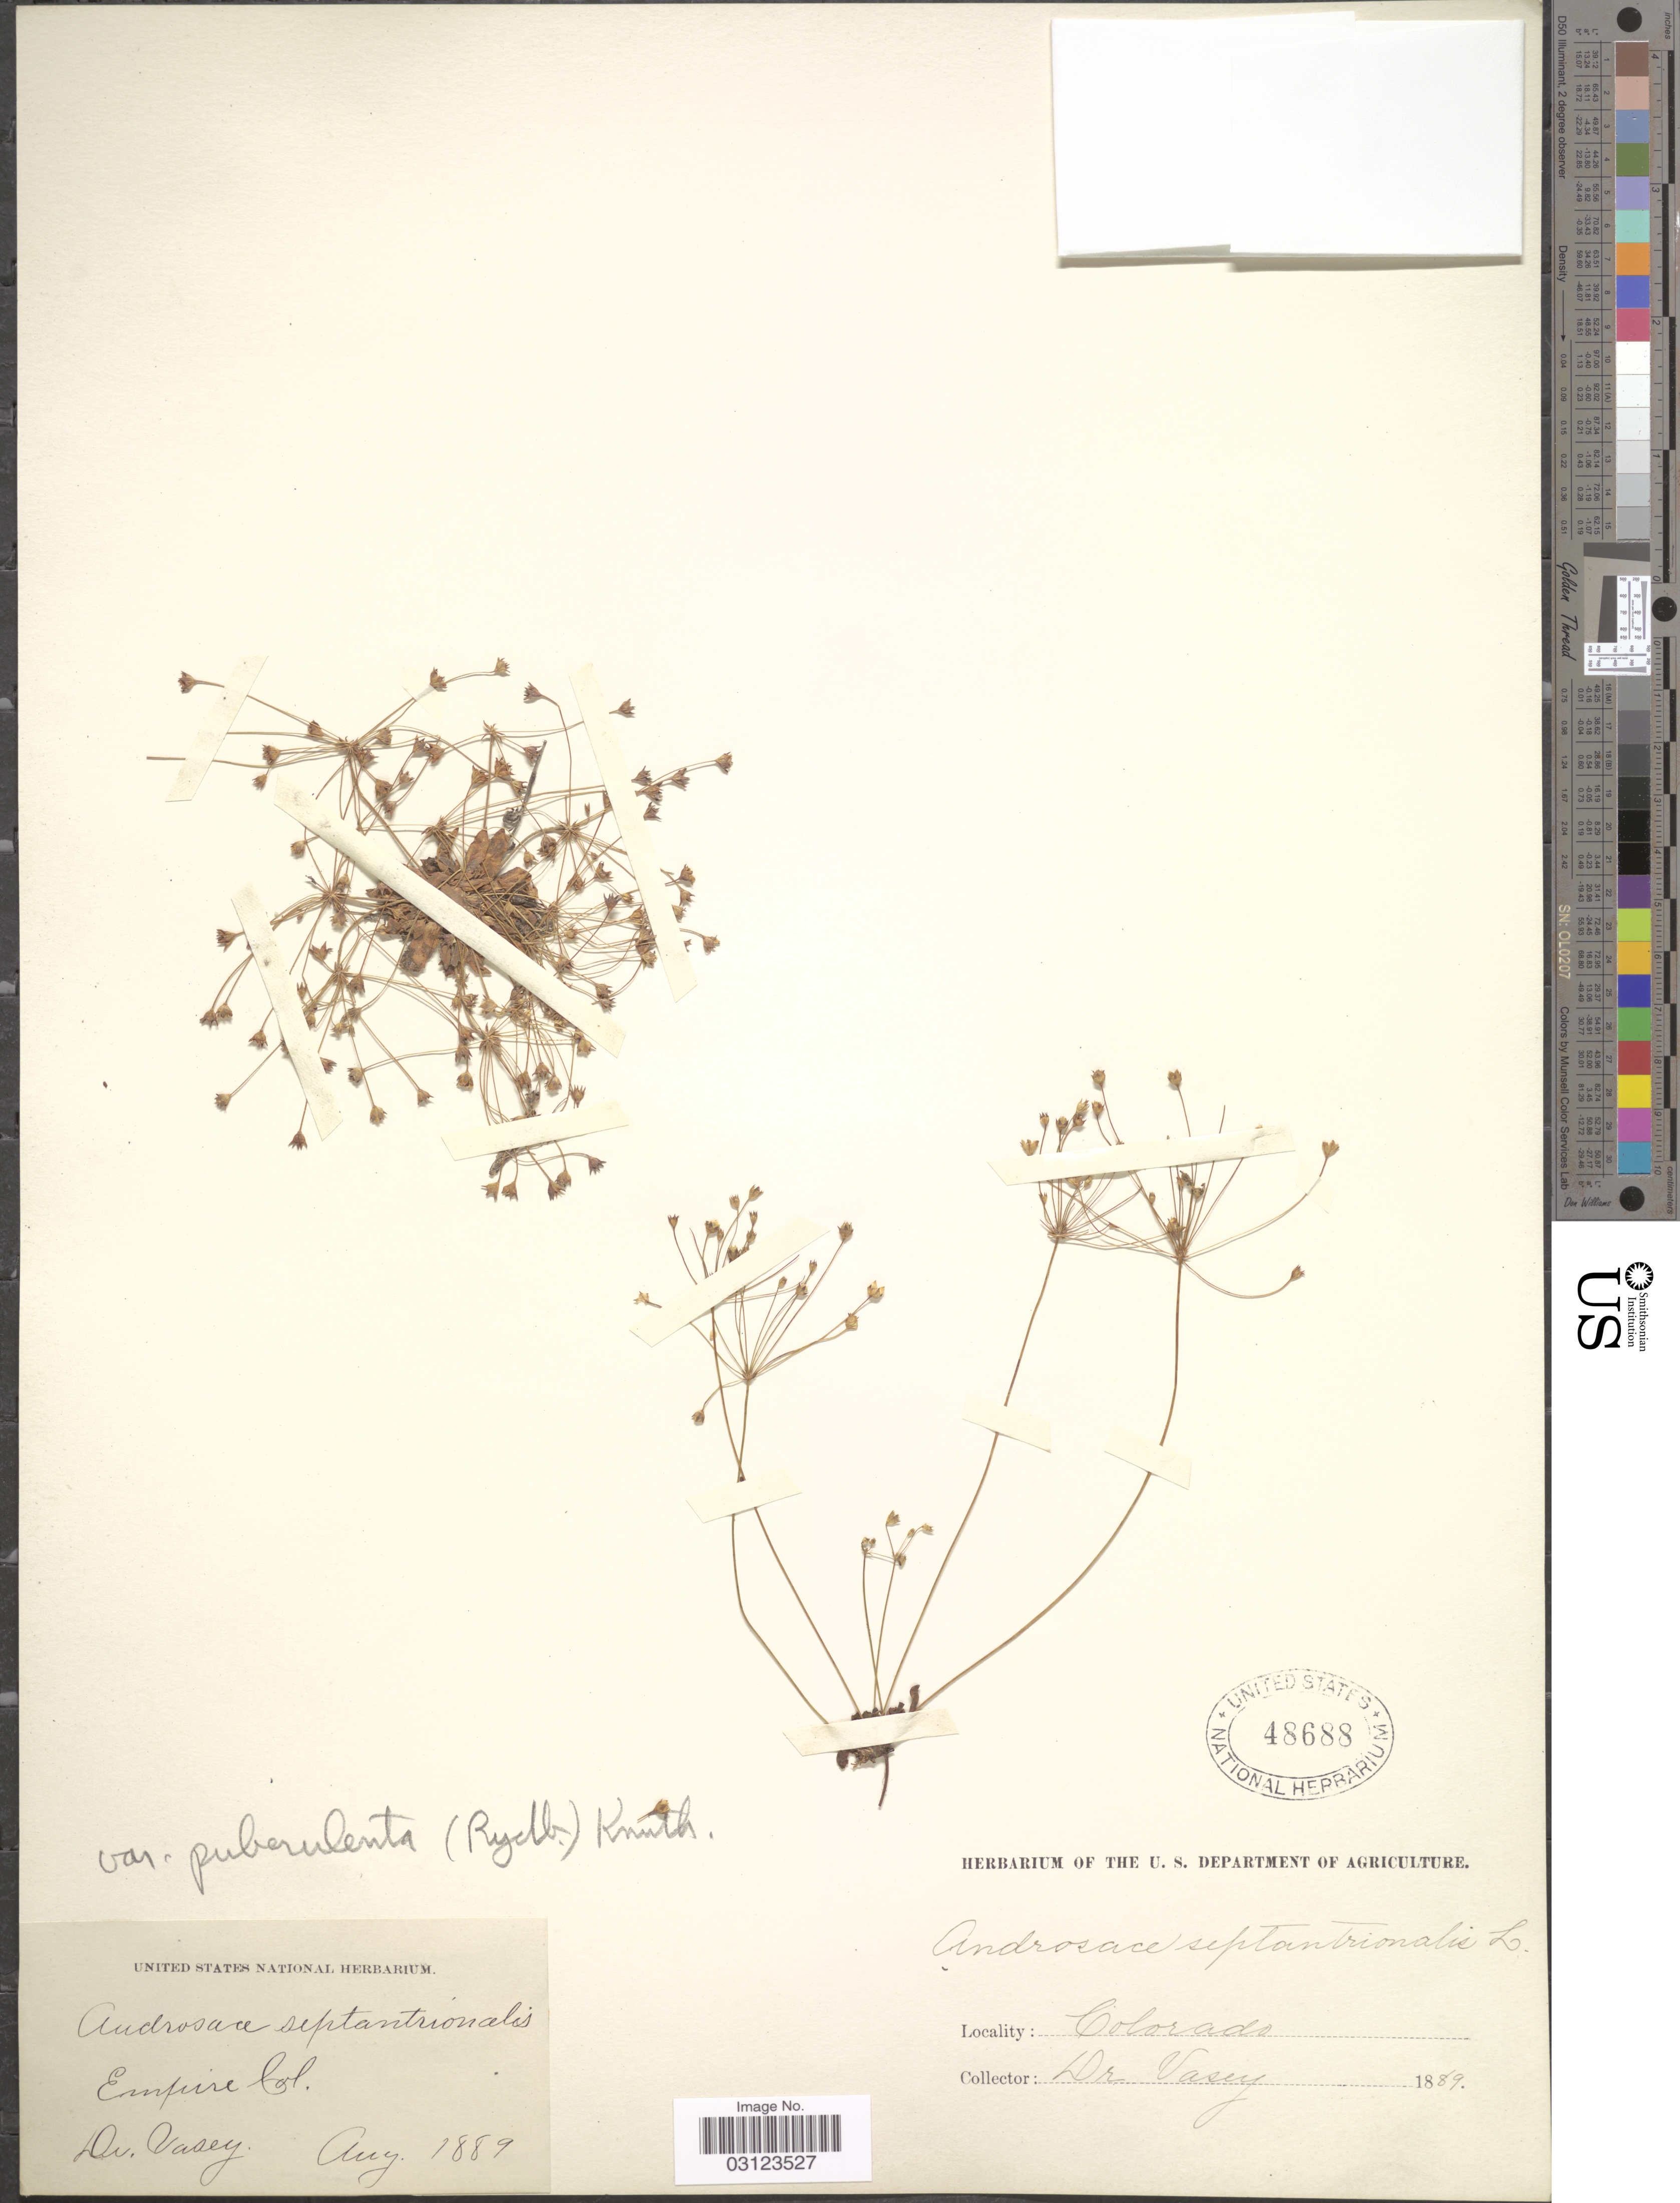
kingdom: Plantae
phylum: Tracheophyta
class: Magnoliopsida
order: Ericales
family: Primulaceae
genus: Androsace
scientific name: Androsace septentrionalis var. puberulenta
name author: (Rydb.) R. Knuth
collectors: Vasey, --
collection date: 1889-08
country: United States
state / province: Colorado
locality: Empire.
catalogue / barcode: US 48688